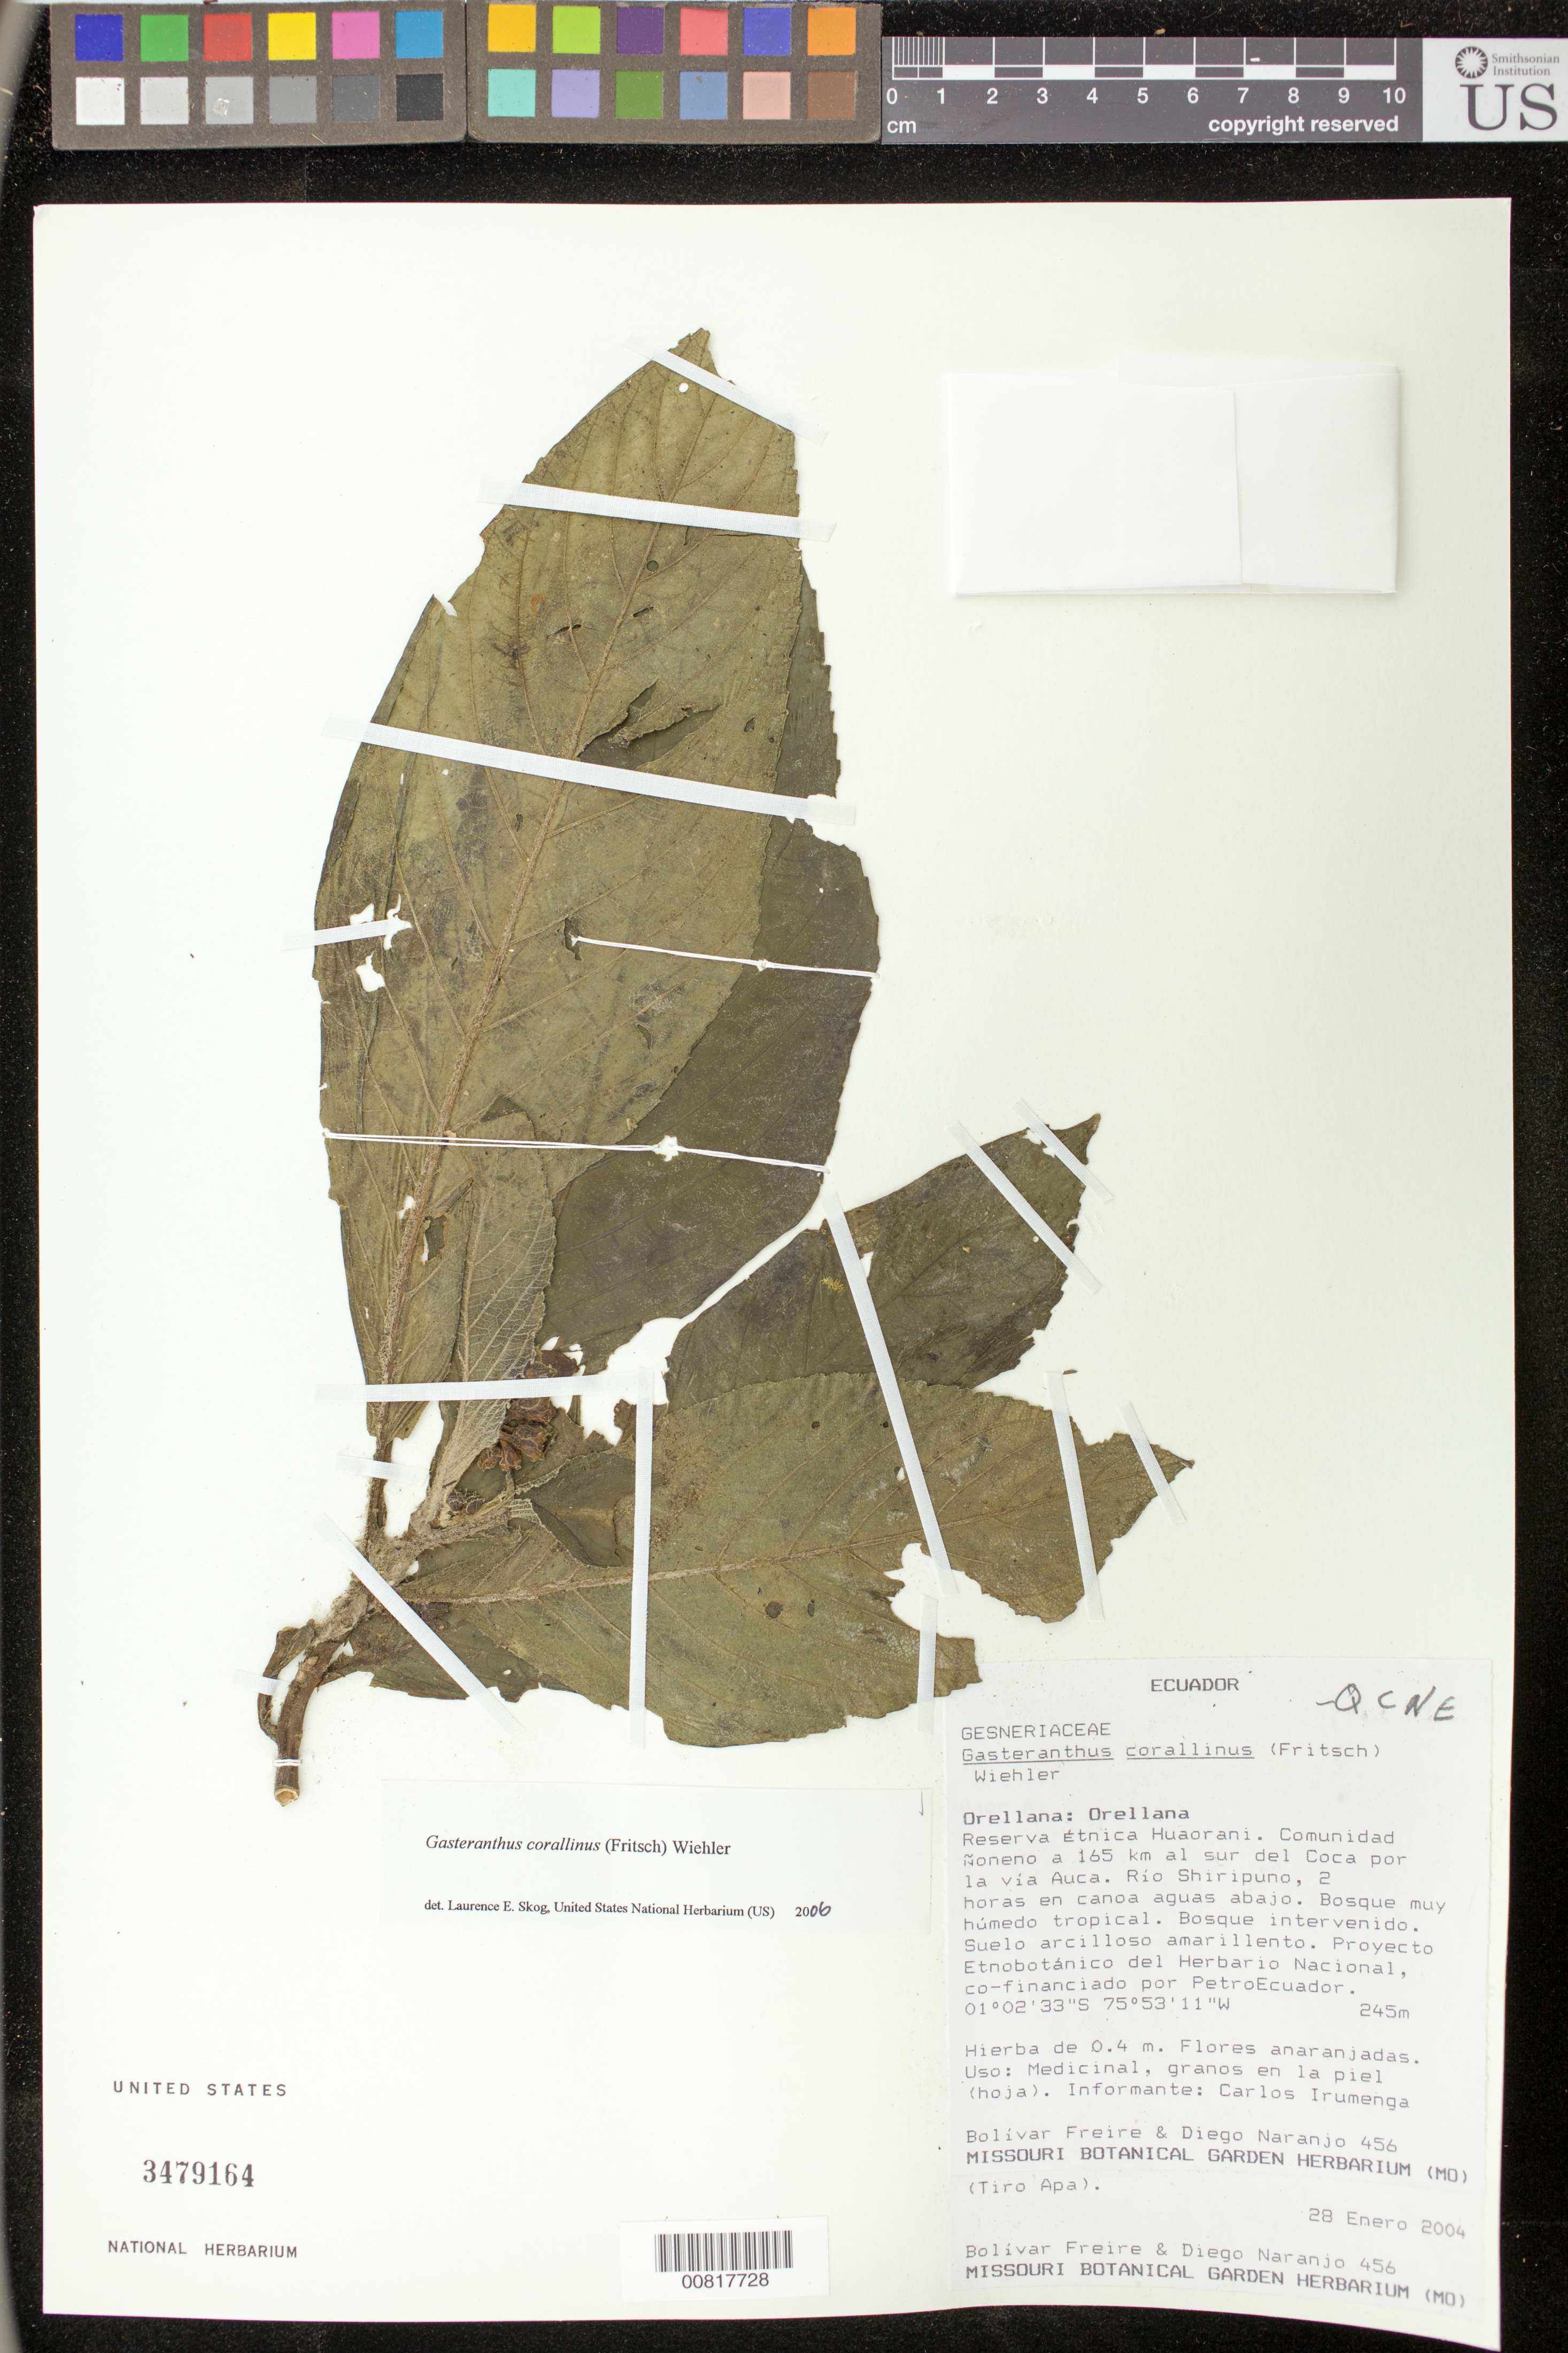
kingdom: Plantae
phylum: Tracheophyta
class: Magnoliopsida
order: Lamiales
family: Gesneriaceae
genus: Gasteranthus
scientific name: Gasteranthus corallinus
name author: (Fritsch) Wiehler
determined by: Skog, Laurence E.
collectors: B. Freire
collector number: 456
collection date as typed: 28 Jan 2004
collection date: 2004-01-28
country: Ecuador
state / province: Orellana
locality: Orellana: Orellana. Reserva Etnica Huaorani. Comunidad Noneno a 165 km al sur del Coca por la via Auca. Rio Shiripuno, 2 horas en canoa aguas abajo.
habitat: Bosque muy húmedo tropical. Bosque intervenido. Suelo arciloso amarillento.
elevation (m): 245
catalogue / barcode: US 3479164